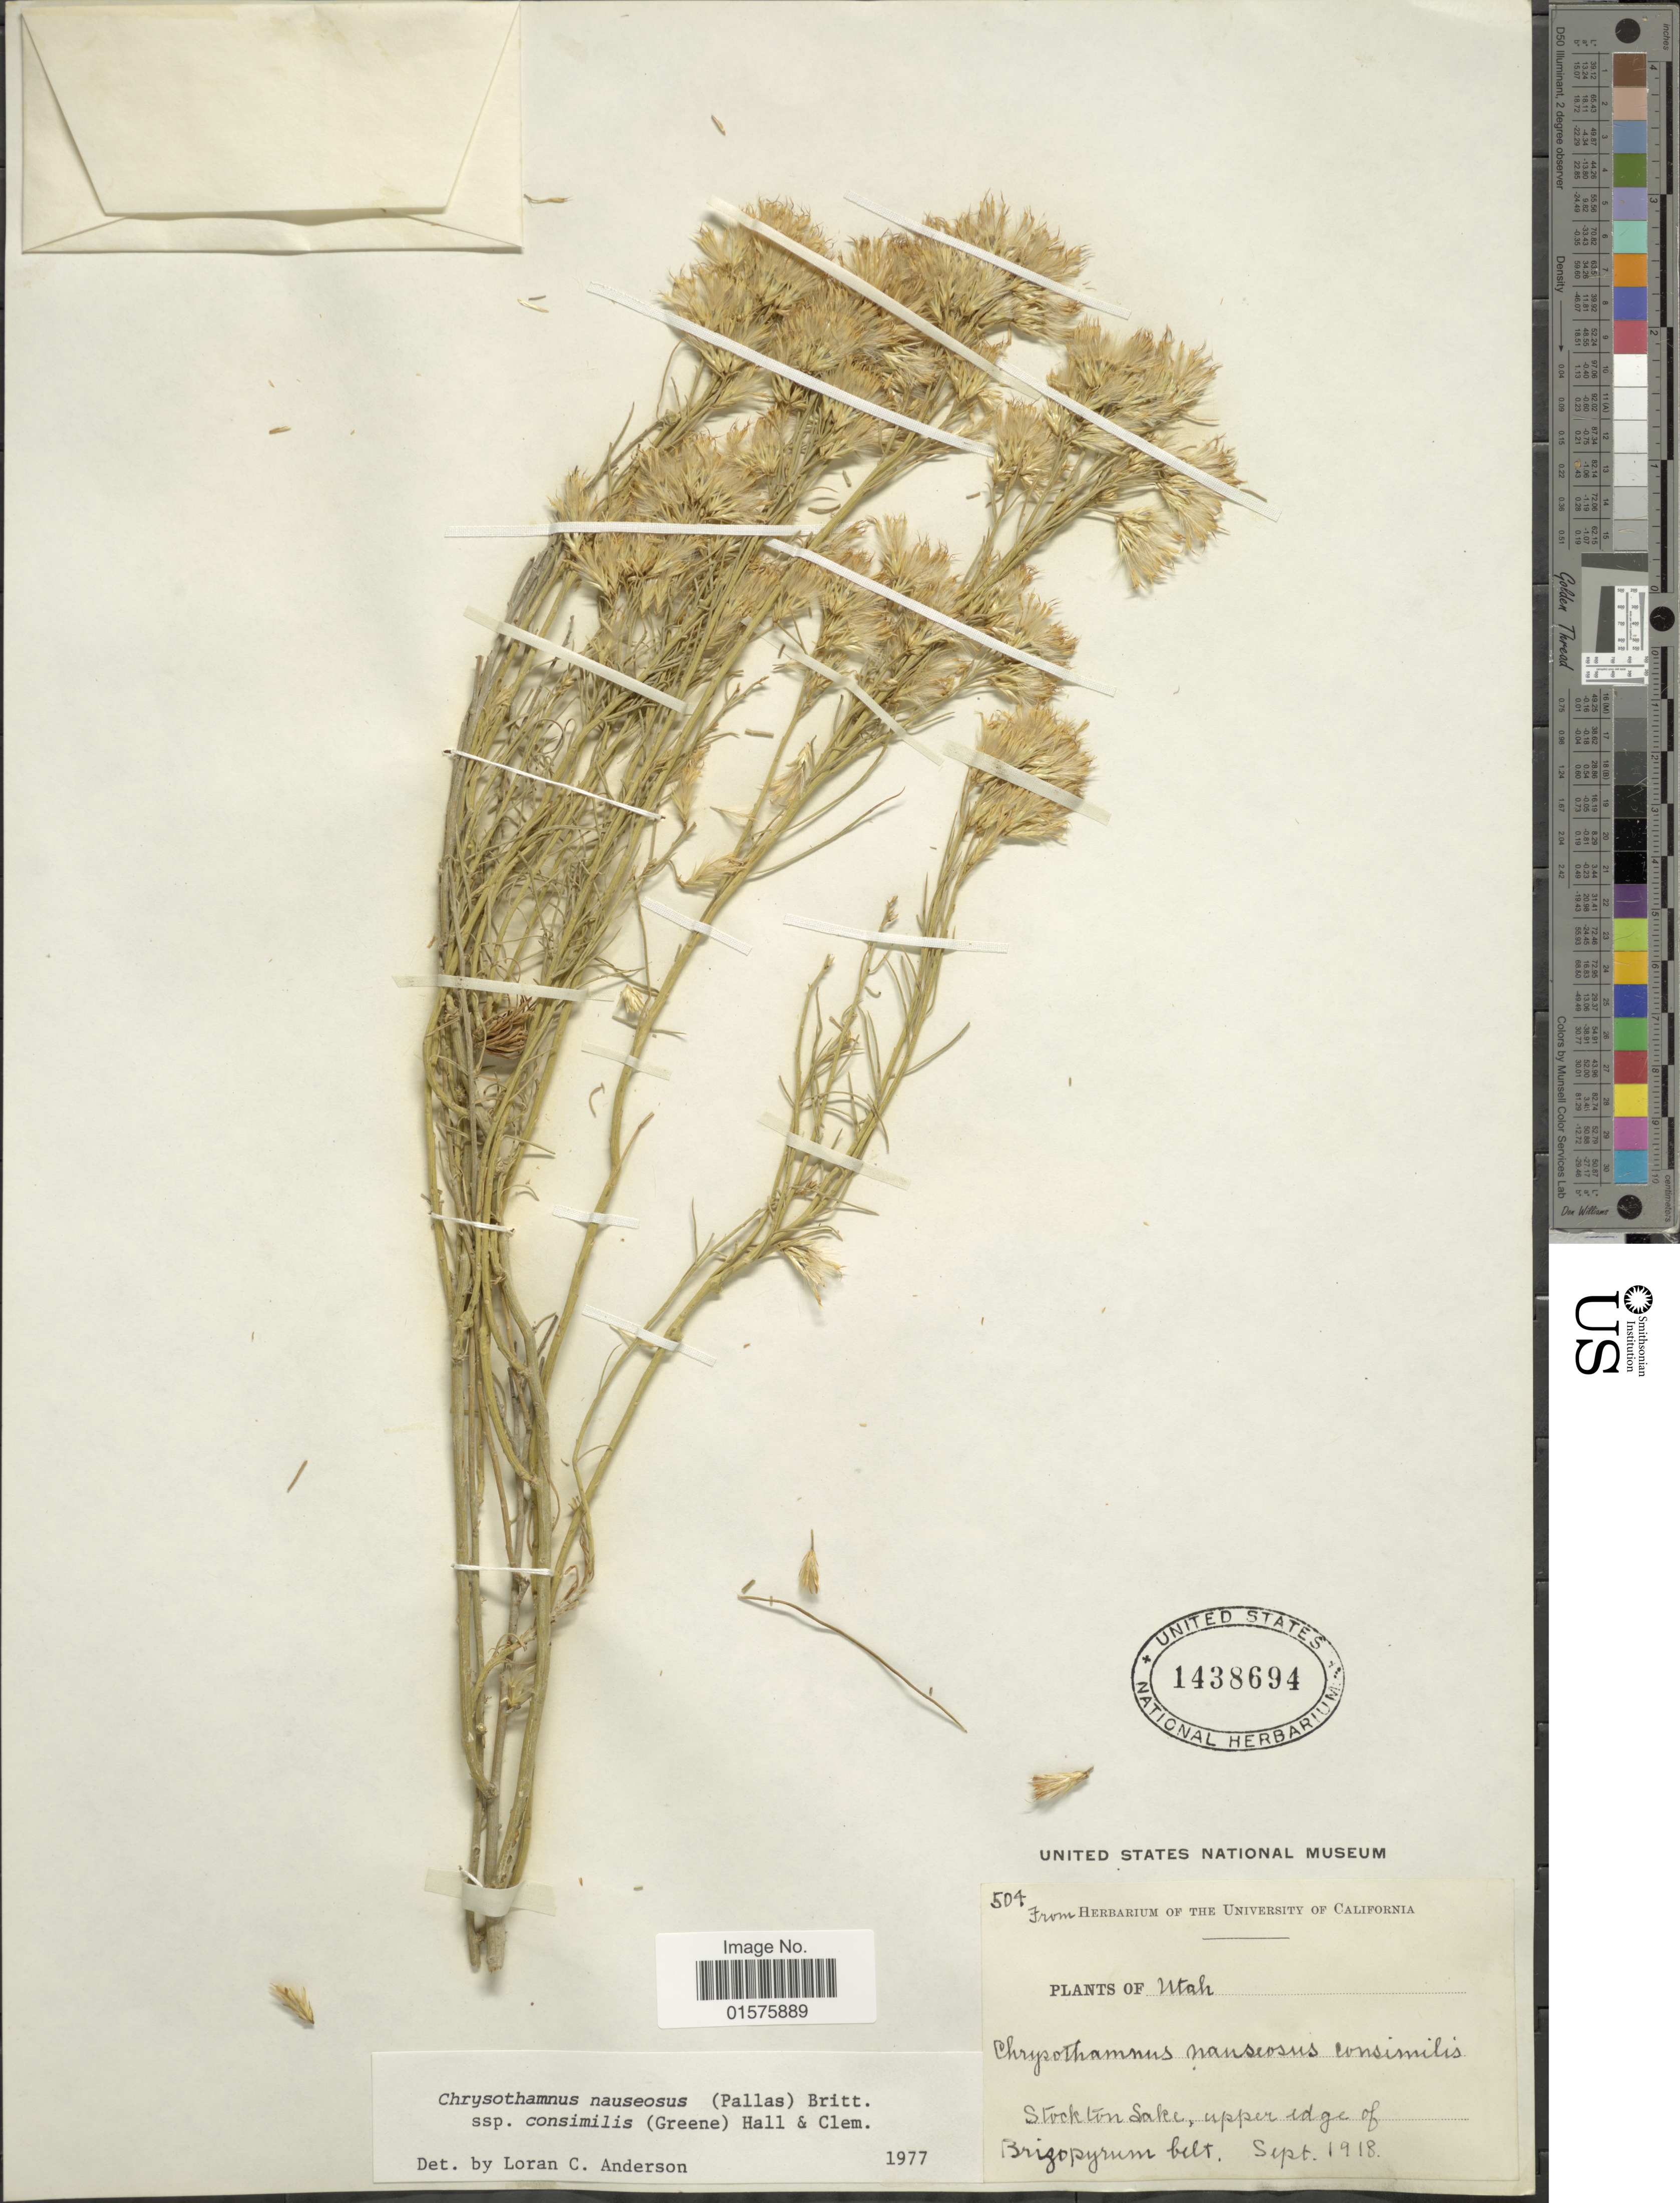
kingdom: Plantae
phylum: Tracheophyta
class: Magnoliopsida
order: Asterales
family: Asteraceae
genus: Ericameria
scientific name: Ericameria nauseosa var. oreophila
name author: (A. Nelson) G.L. Nesom & G.I. Baird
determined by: Urbatsch, Lowell E., Curator (LSU), Louisiana State University (UNITED STATES)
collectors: ex herb. Univ. of California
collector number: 504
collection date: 1918-09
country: United States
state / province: Utah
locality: Stockton Sake, upper edge of Brizopyrum belt.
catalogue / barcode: US 1438694